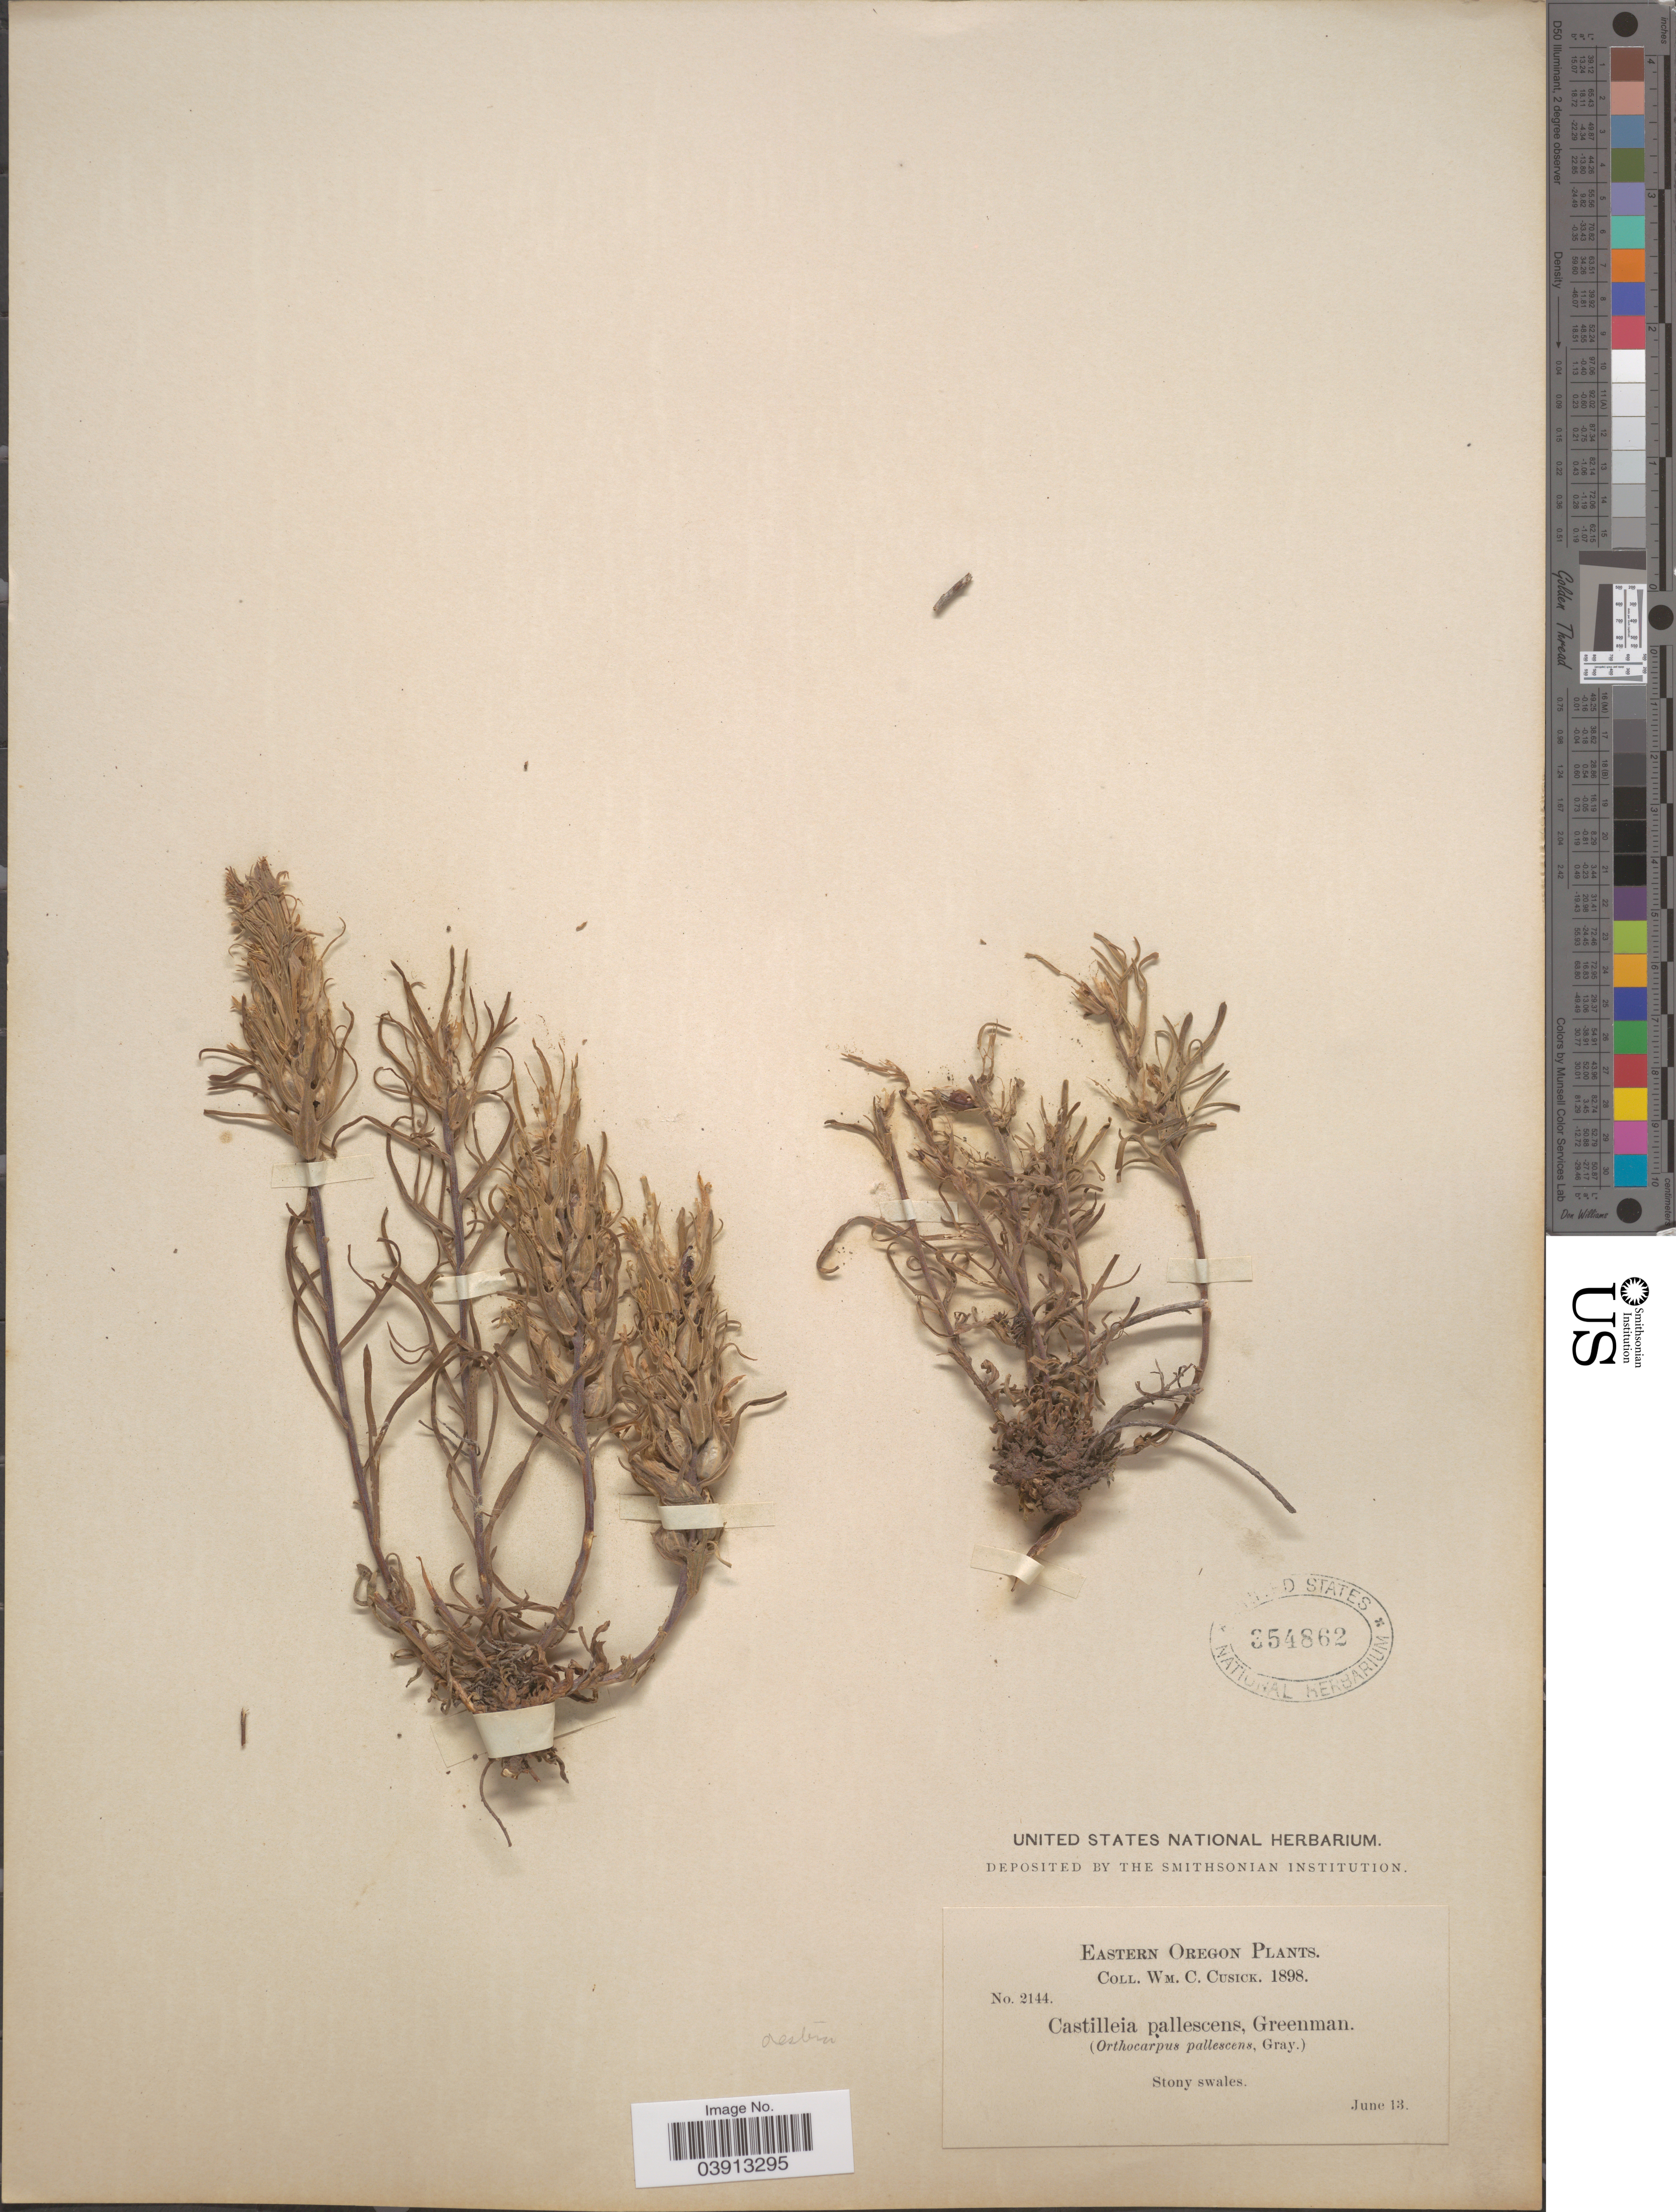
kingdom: Plantae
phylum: Tracheophyta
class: Magnoliopsida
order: Lamiales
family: Orobanchaceae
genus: Castilleja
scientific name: Castilleja oresbia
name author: Greenm.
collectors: W. C. Cusick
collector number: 2144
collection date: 1898-06-13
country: United States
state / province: Oregon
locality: Eastern Oregon. Stony swales.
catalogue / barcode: US 354862